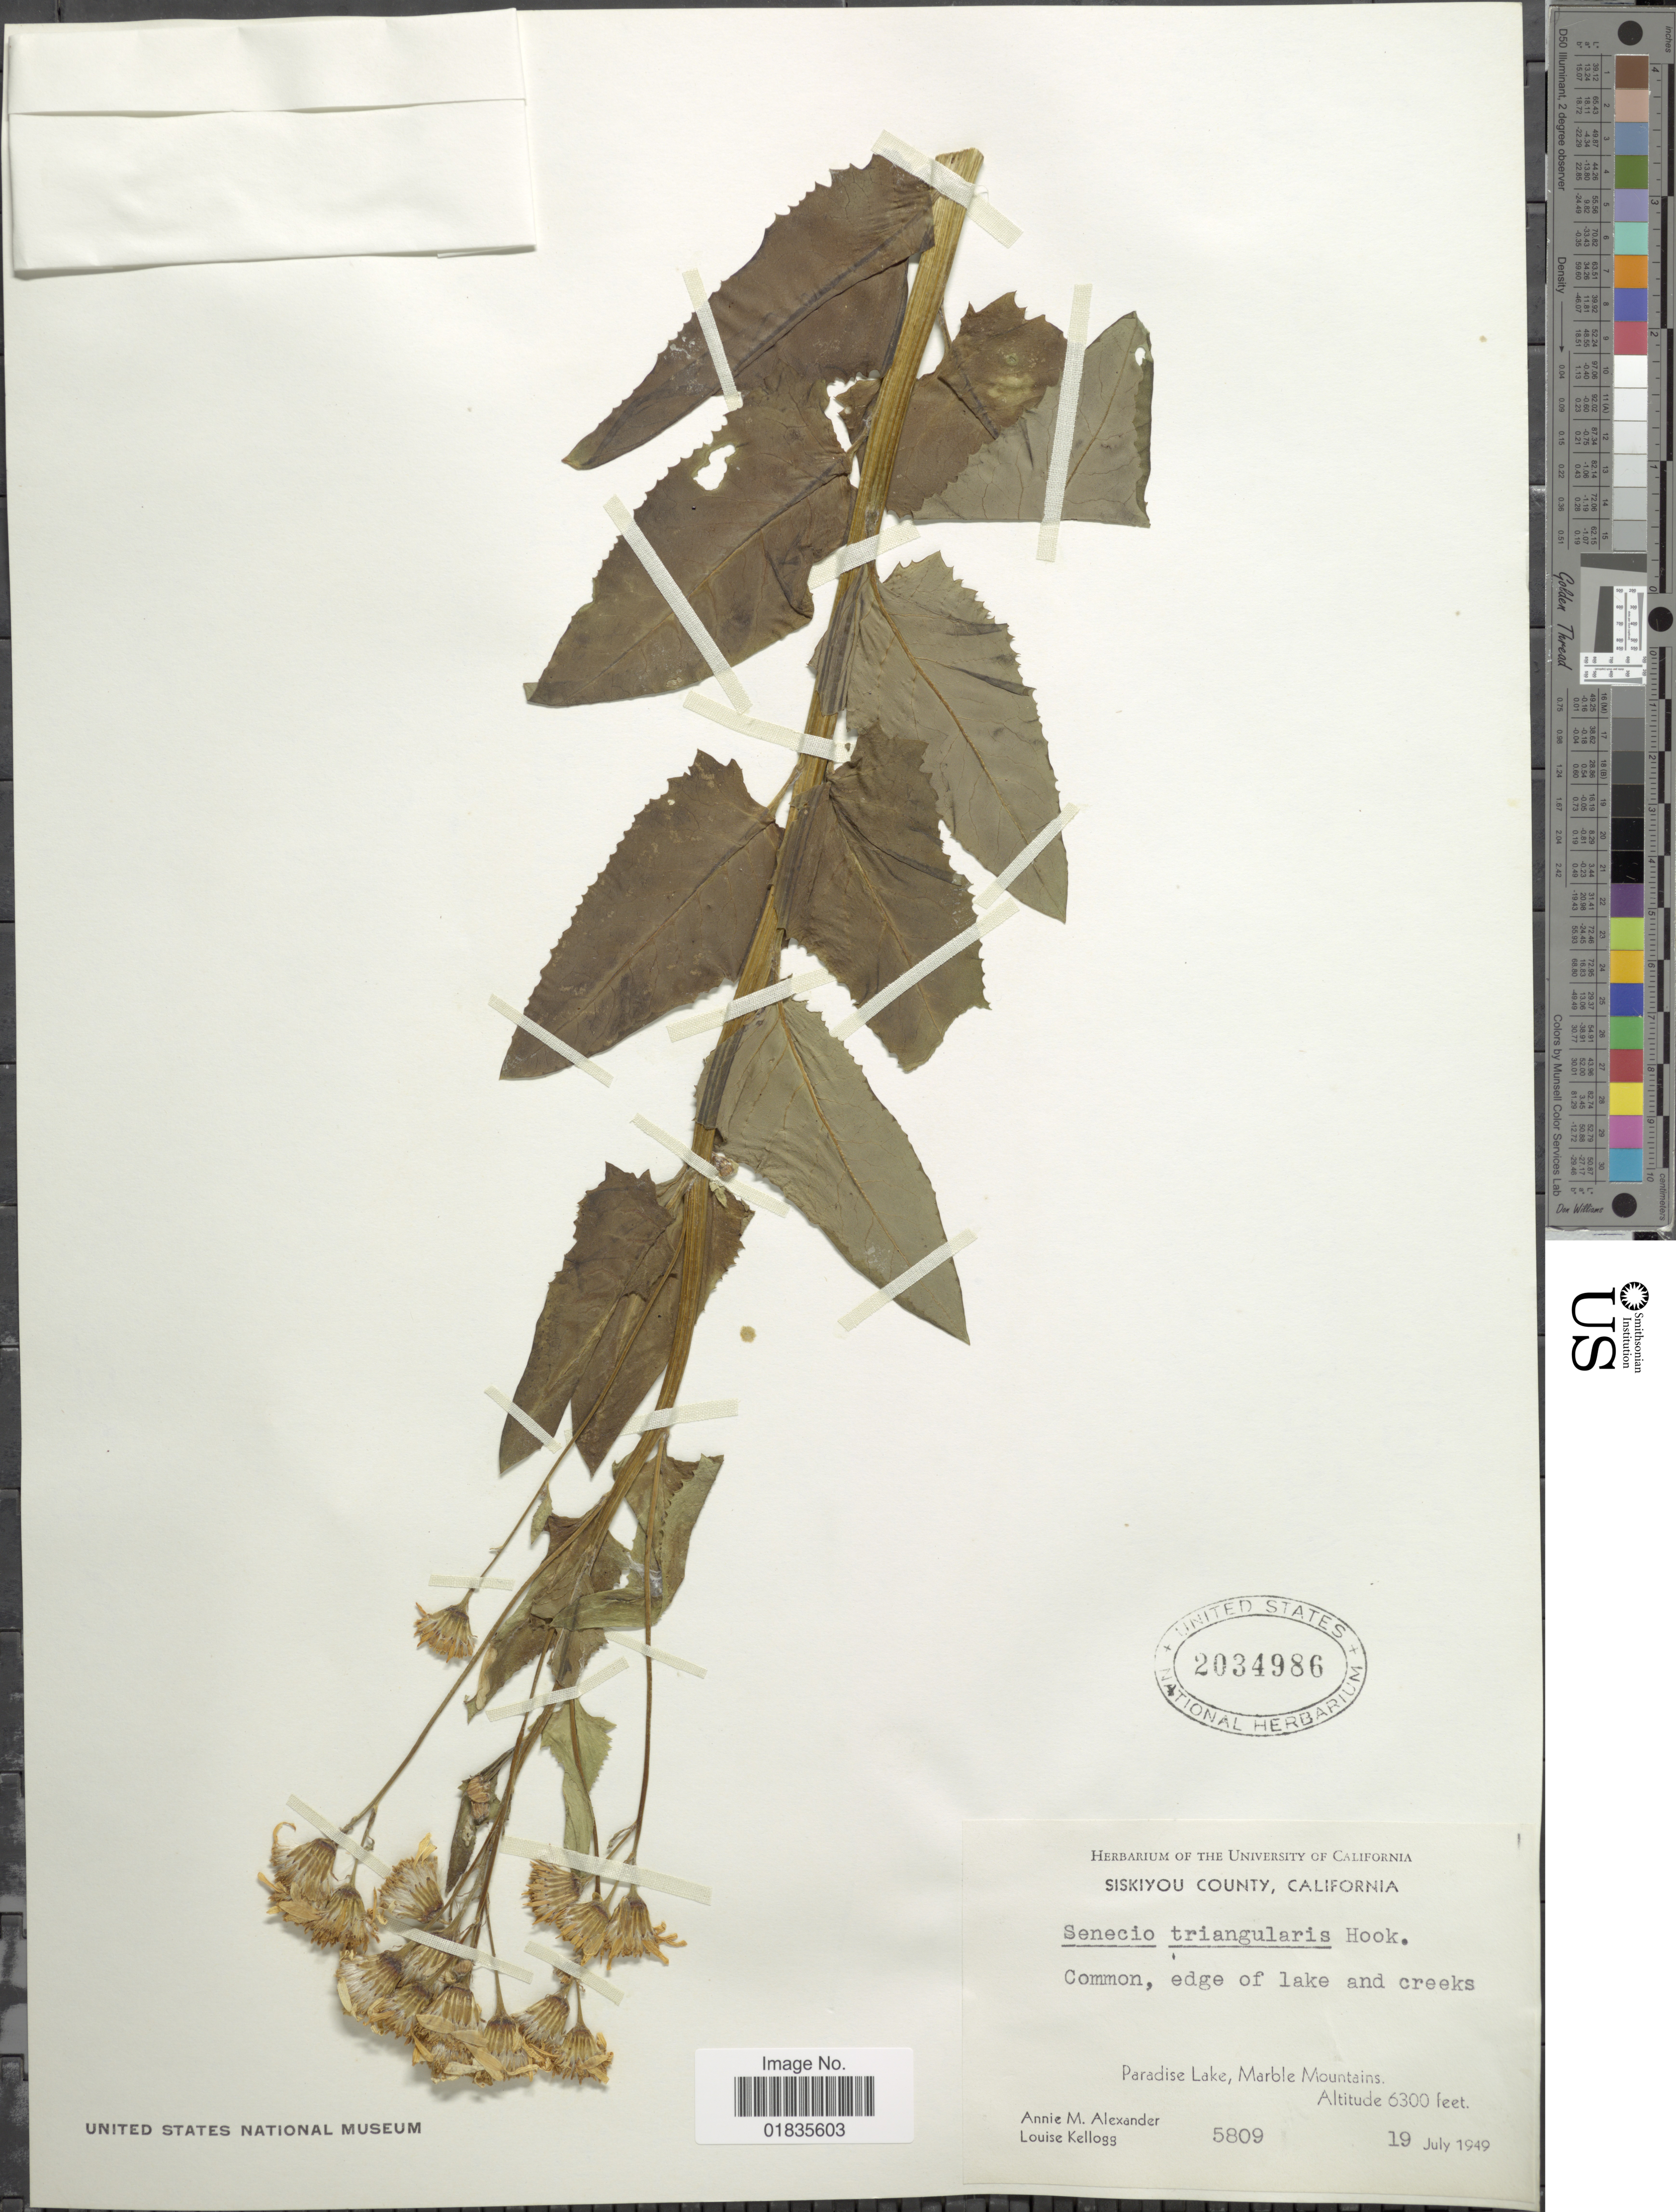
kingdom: Plantae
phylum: Tracheophyta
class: Magnoliopsida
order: Asterales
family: Asteraceae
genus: Senecio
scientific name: Senecio triangularis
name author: Hook.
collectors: A. M. Alexander & L. Kellogg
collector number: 5809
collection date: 1949-07-19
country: United States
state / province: California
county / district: Siskiyou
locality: Siskiyou County,common, edge of lake and creeks, Paradise Lake, Marble Mountains.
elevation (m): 1920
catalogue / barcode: US 2034986